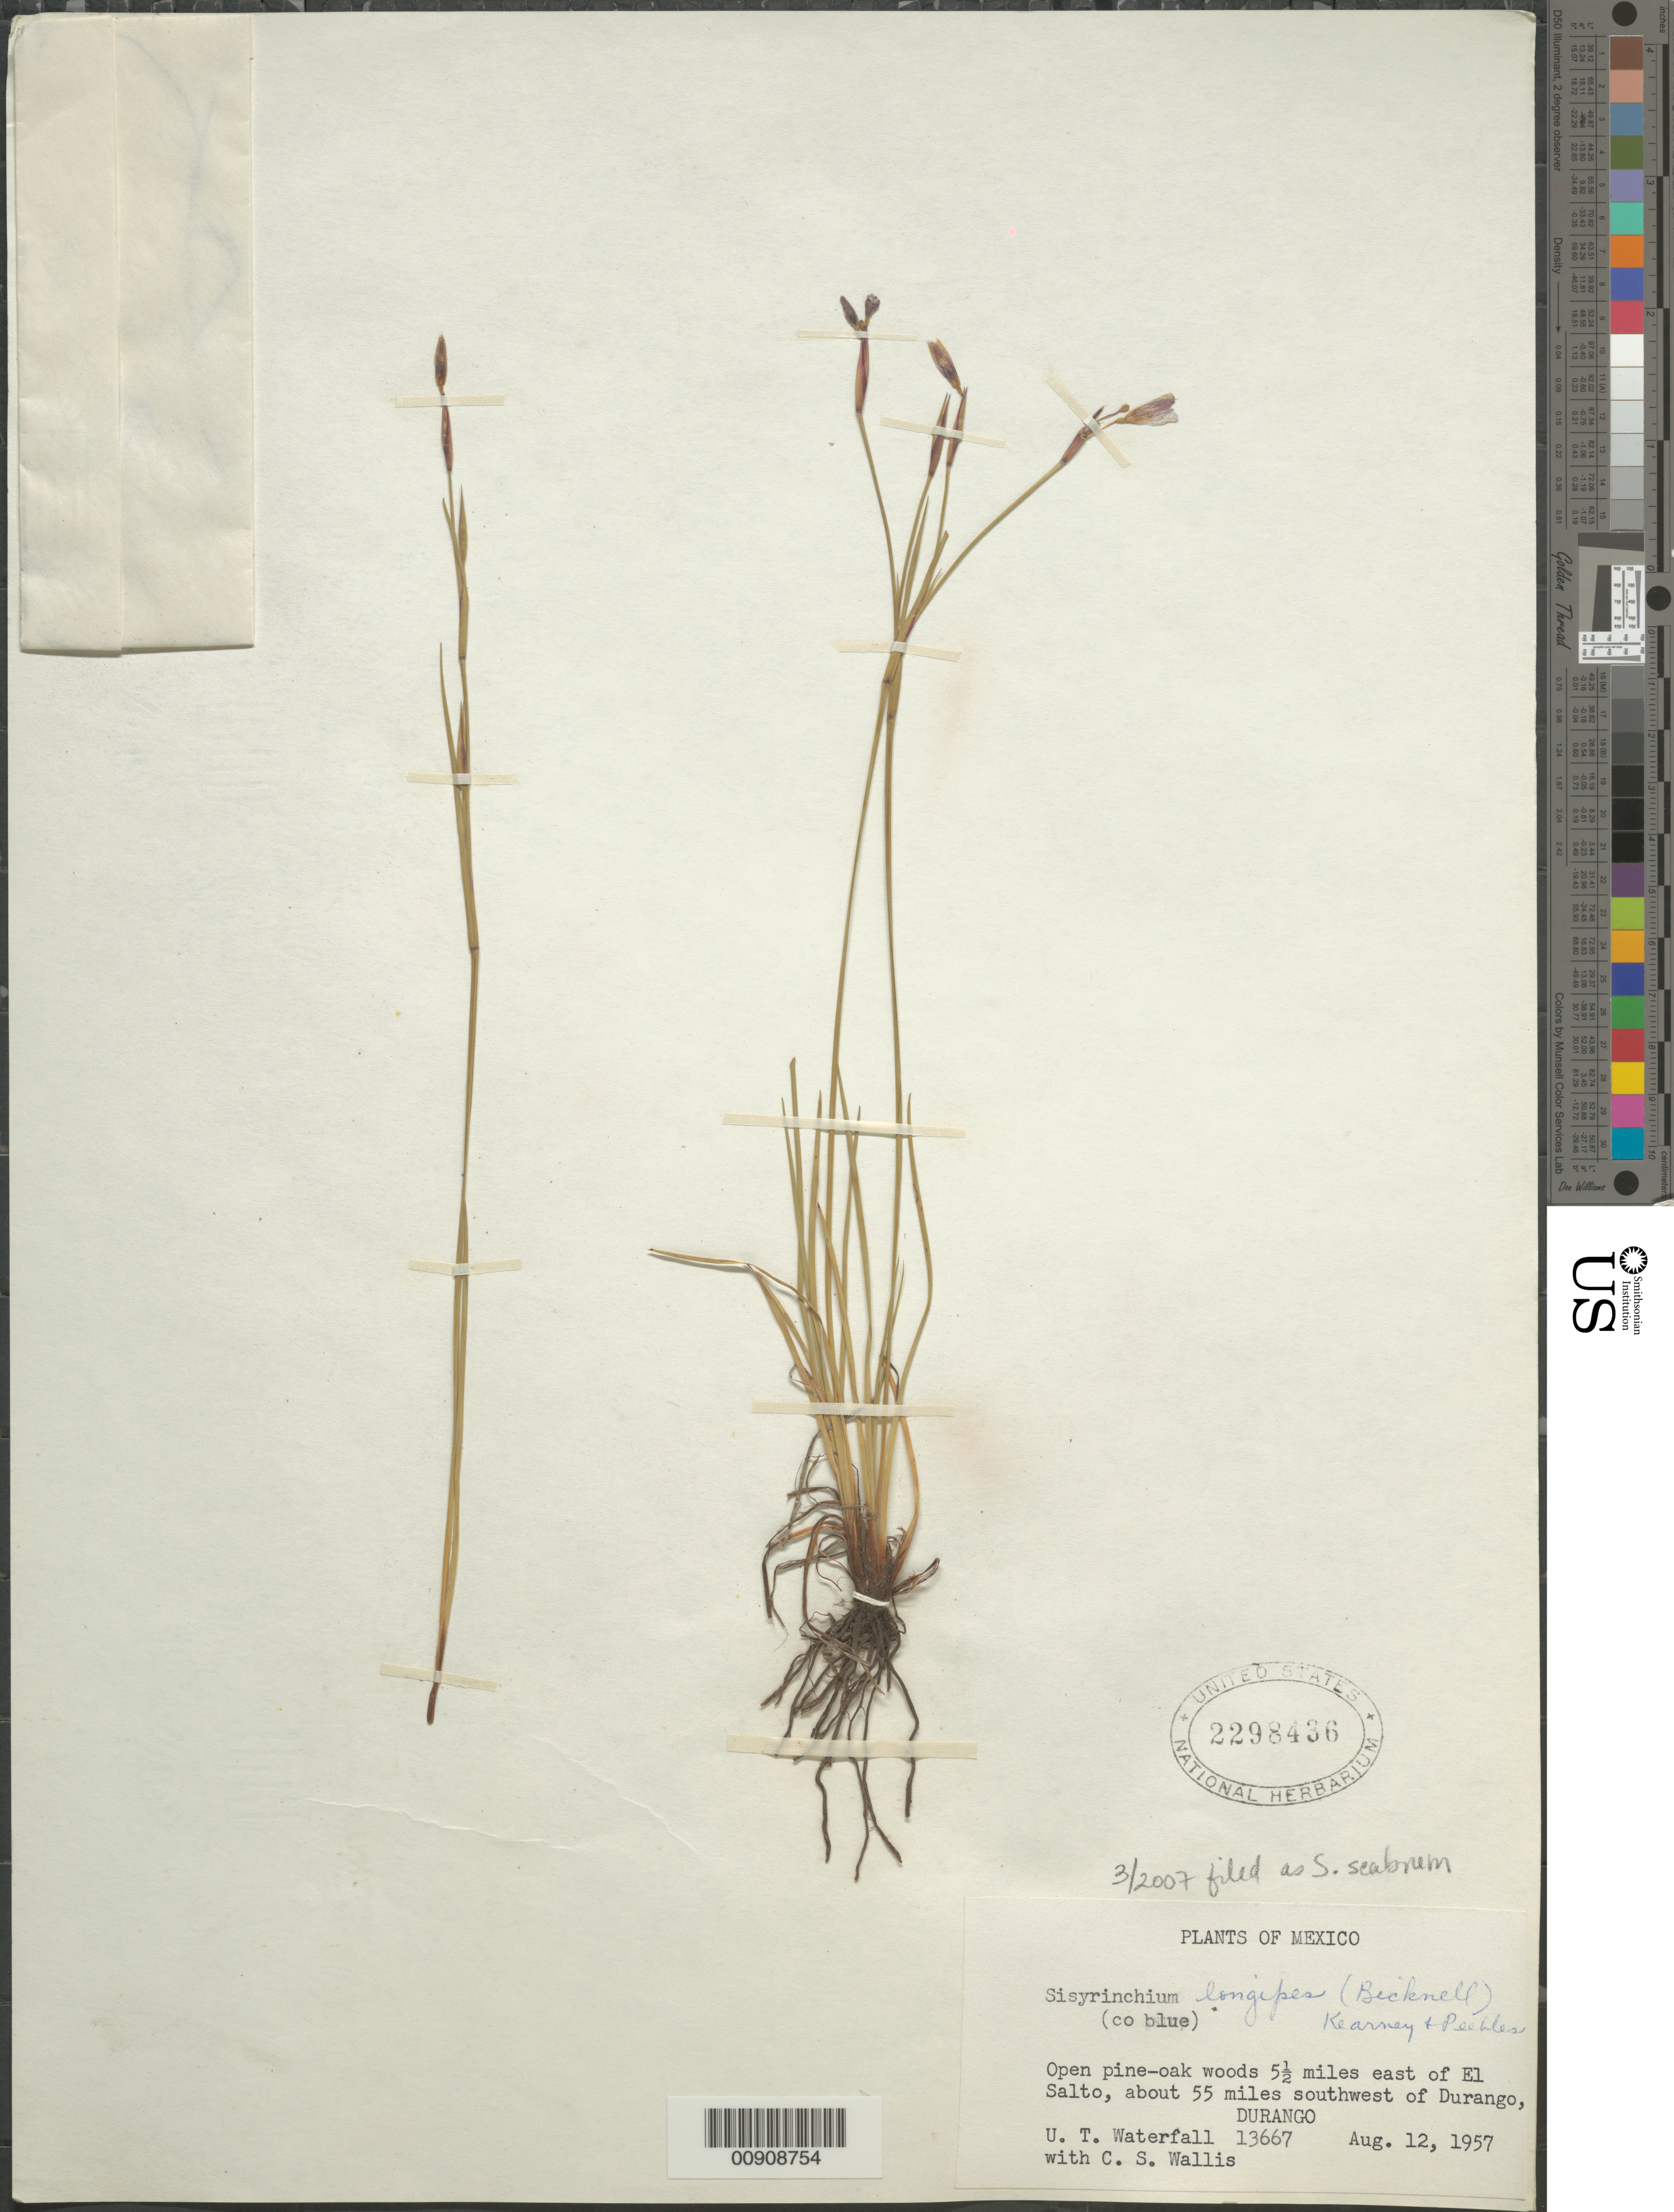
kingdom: Plantae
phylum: Tracheophyta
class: Liliopsida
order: Asparagales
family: Iridaceae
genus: Sisyrinchium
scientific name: Sisyrinchium scabrum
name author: Schltdl. & Cham.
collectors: U. T. Waterfall & C. S. Wallis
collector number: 13667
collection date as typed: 12 Aug 1957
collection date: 1957-08-12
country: Mexico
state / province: Durango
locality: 5½ miles east of El Salto, about 55 miles southwest of Durango, Durango.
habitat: Open pine-oak woods.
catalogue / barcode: US 2298436